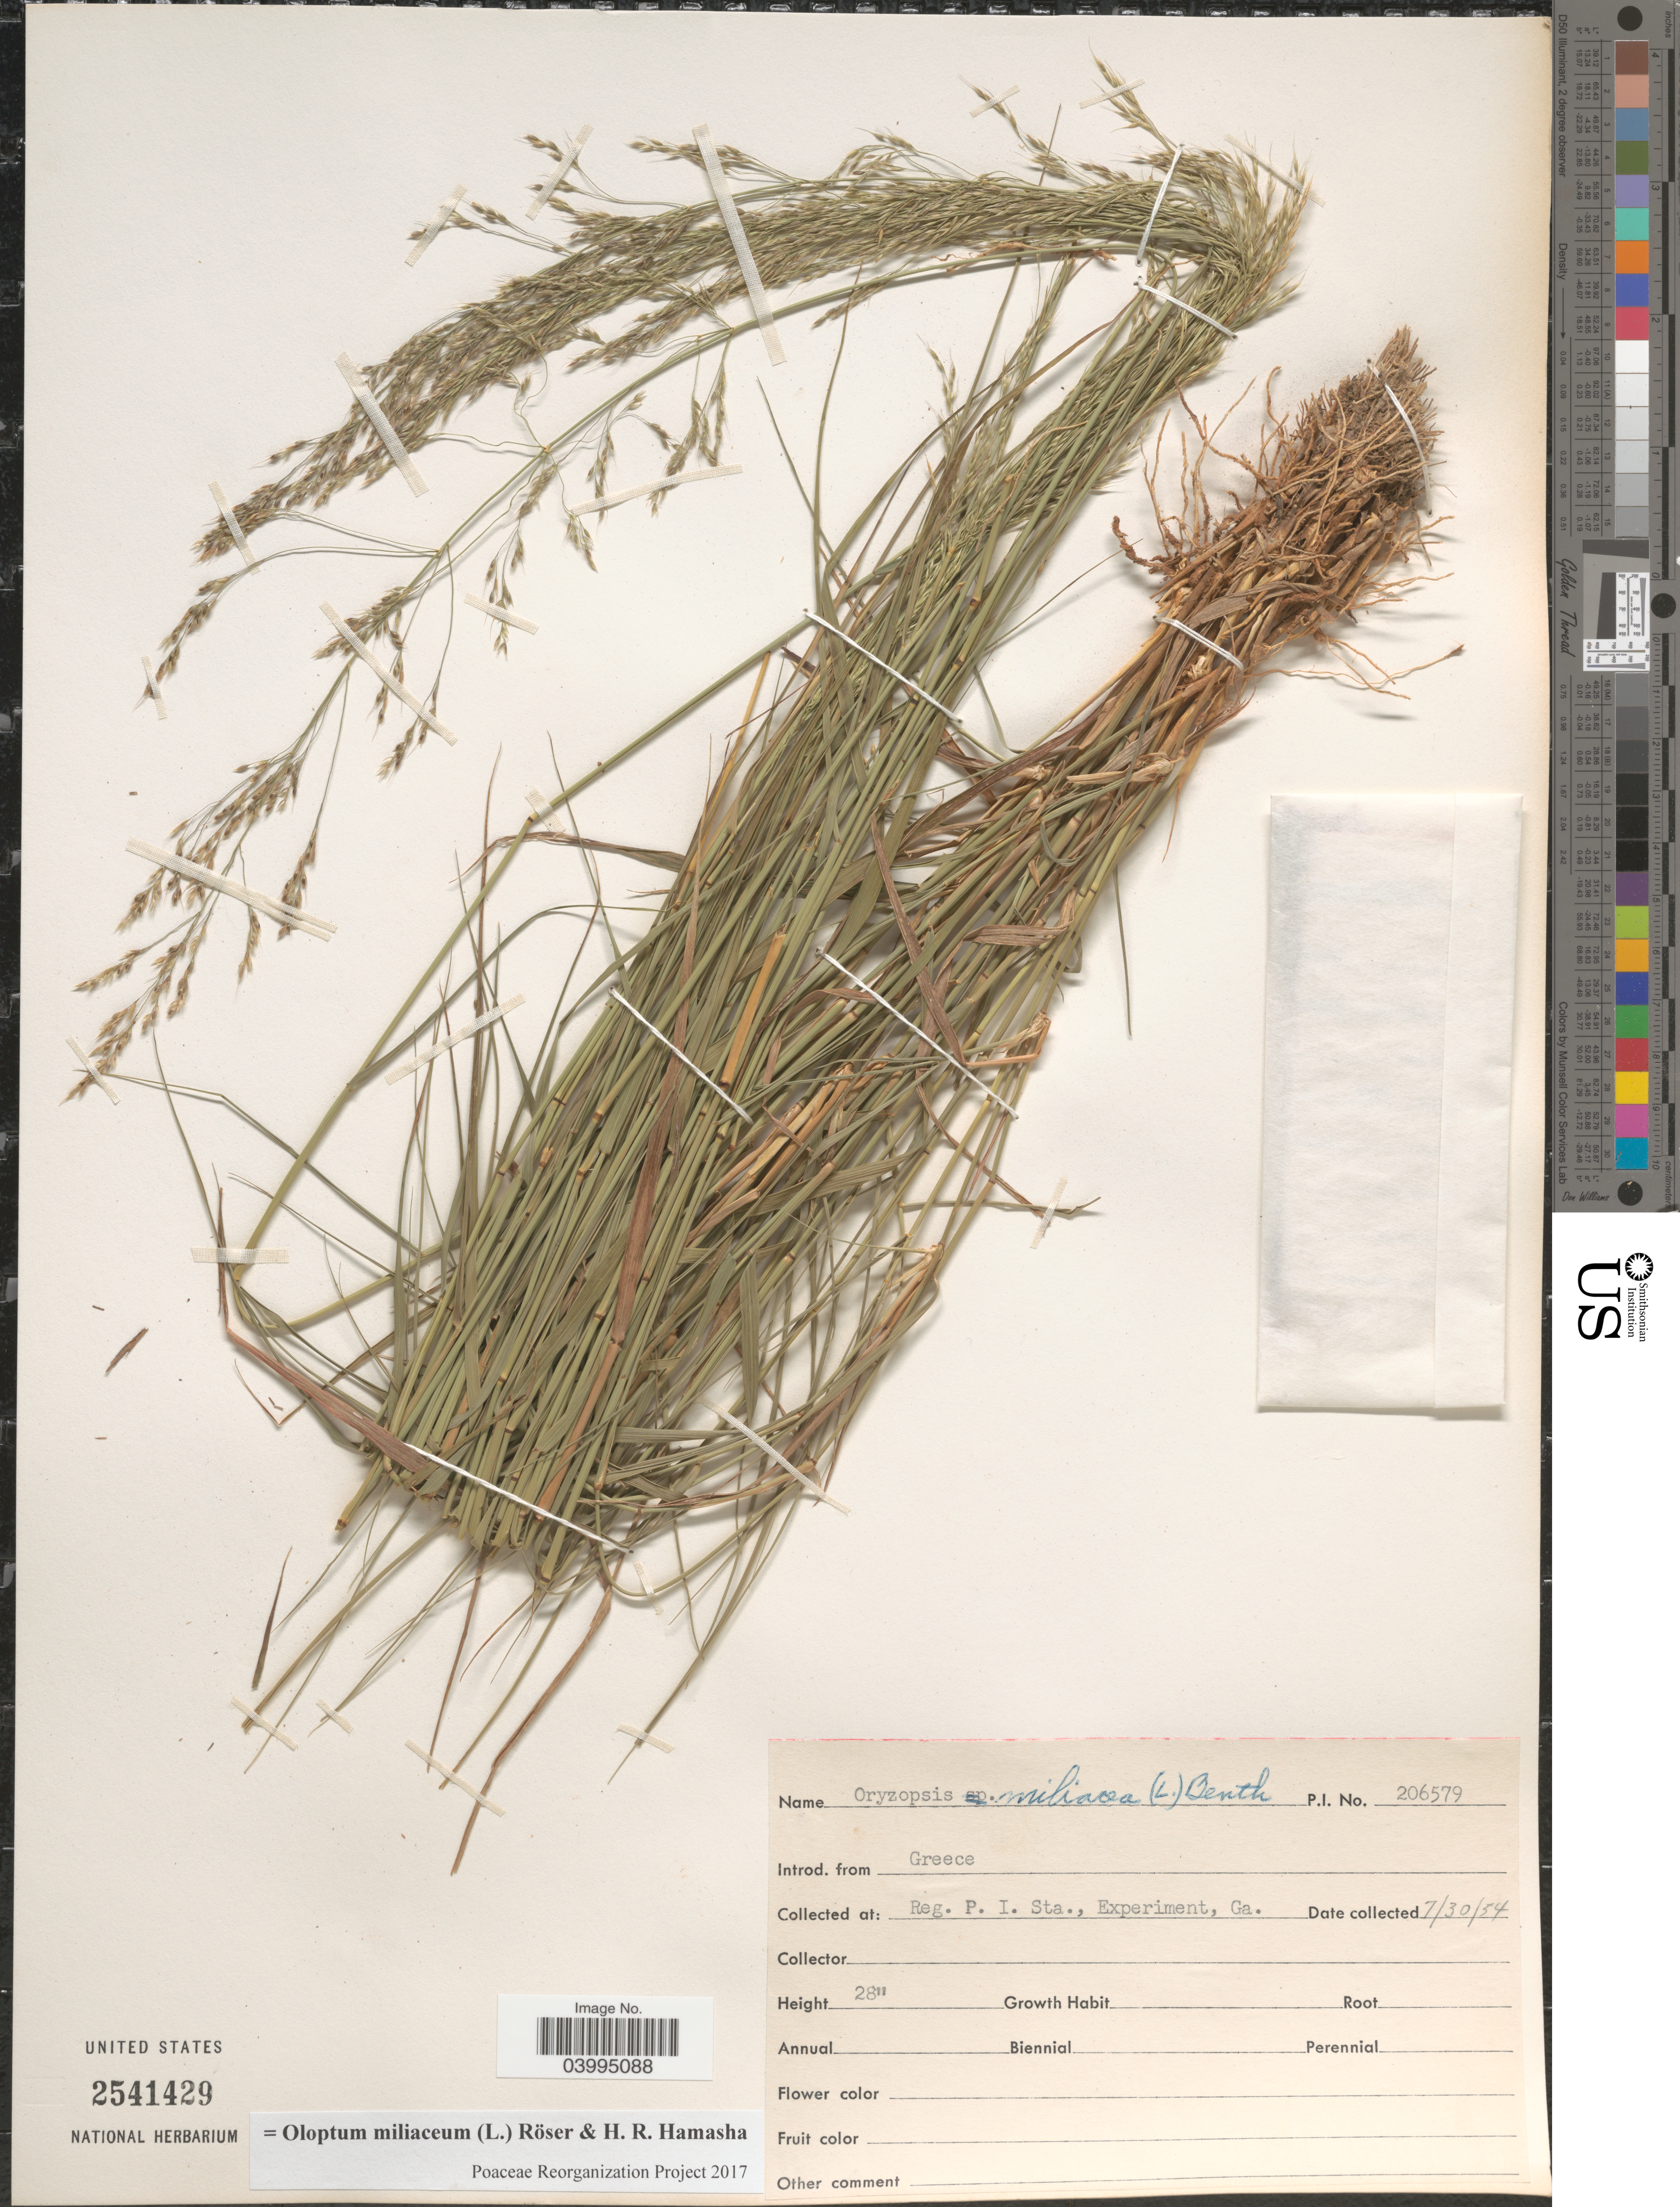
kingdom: Plantae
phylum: Tracheophyta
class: Liliopsida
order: Poales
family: Poaceae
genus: Oloptum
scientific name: Oloptum miliaceum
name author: Röser & H. R. Hamasha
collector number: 206579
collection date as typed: Transcribed d/m/y: 30/7/54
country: United States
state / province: Georgia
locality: Reg. P. I. Sta., Experiment.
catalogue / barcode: US 2541429